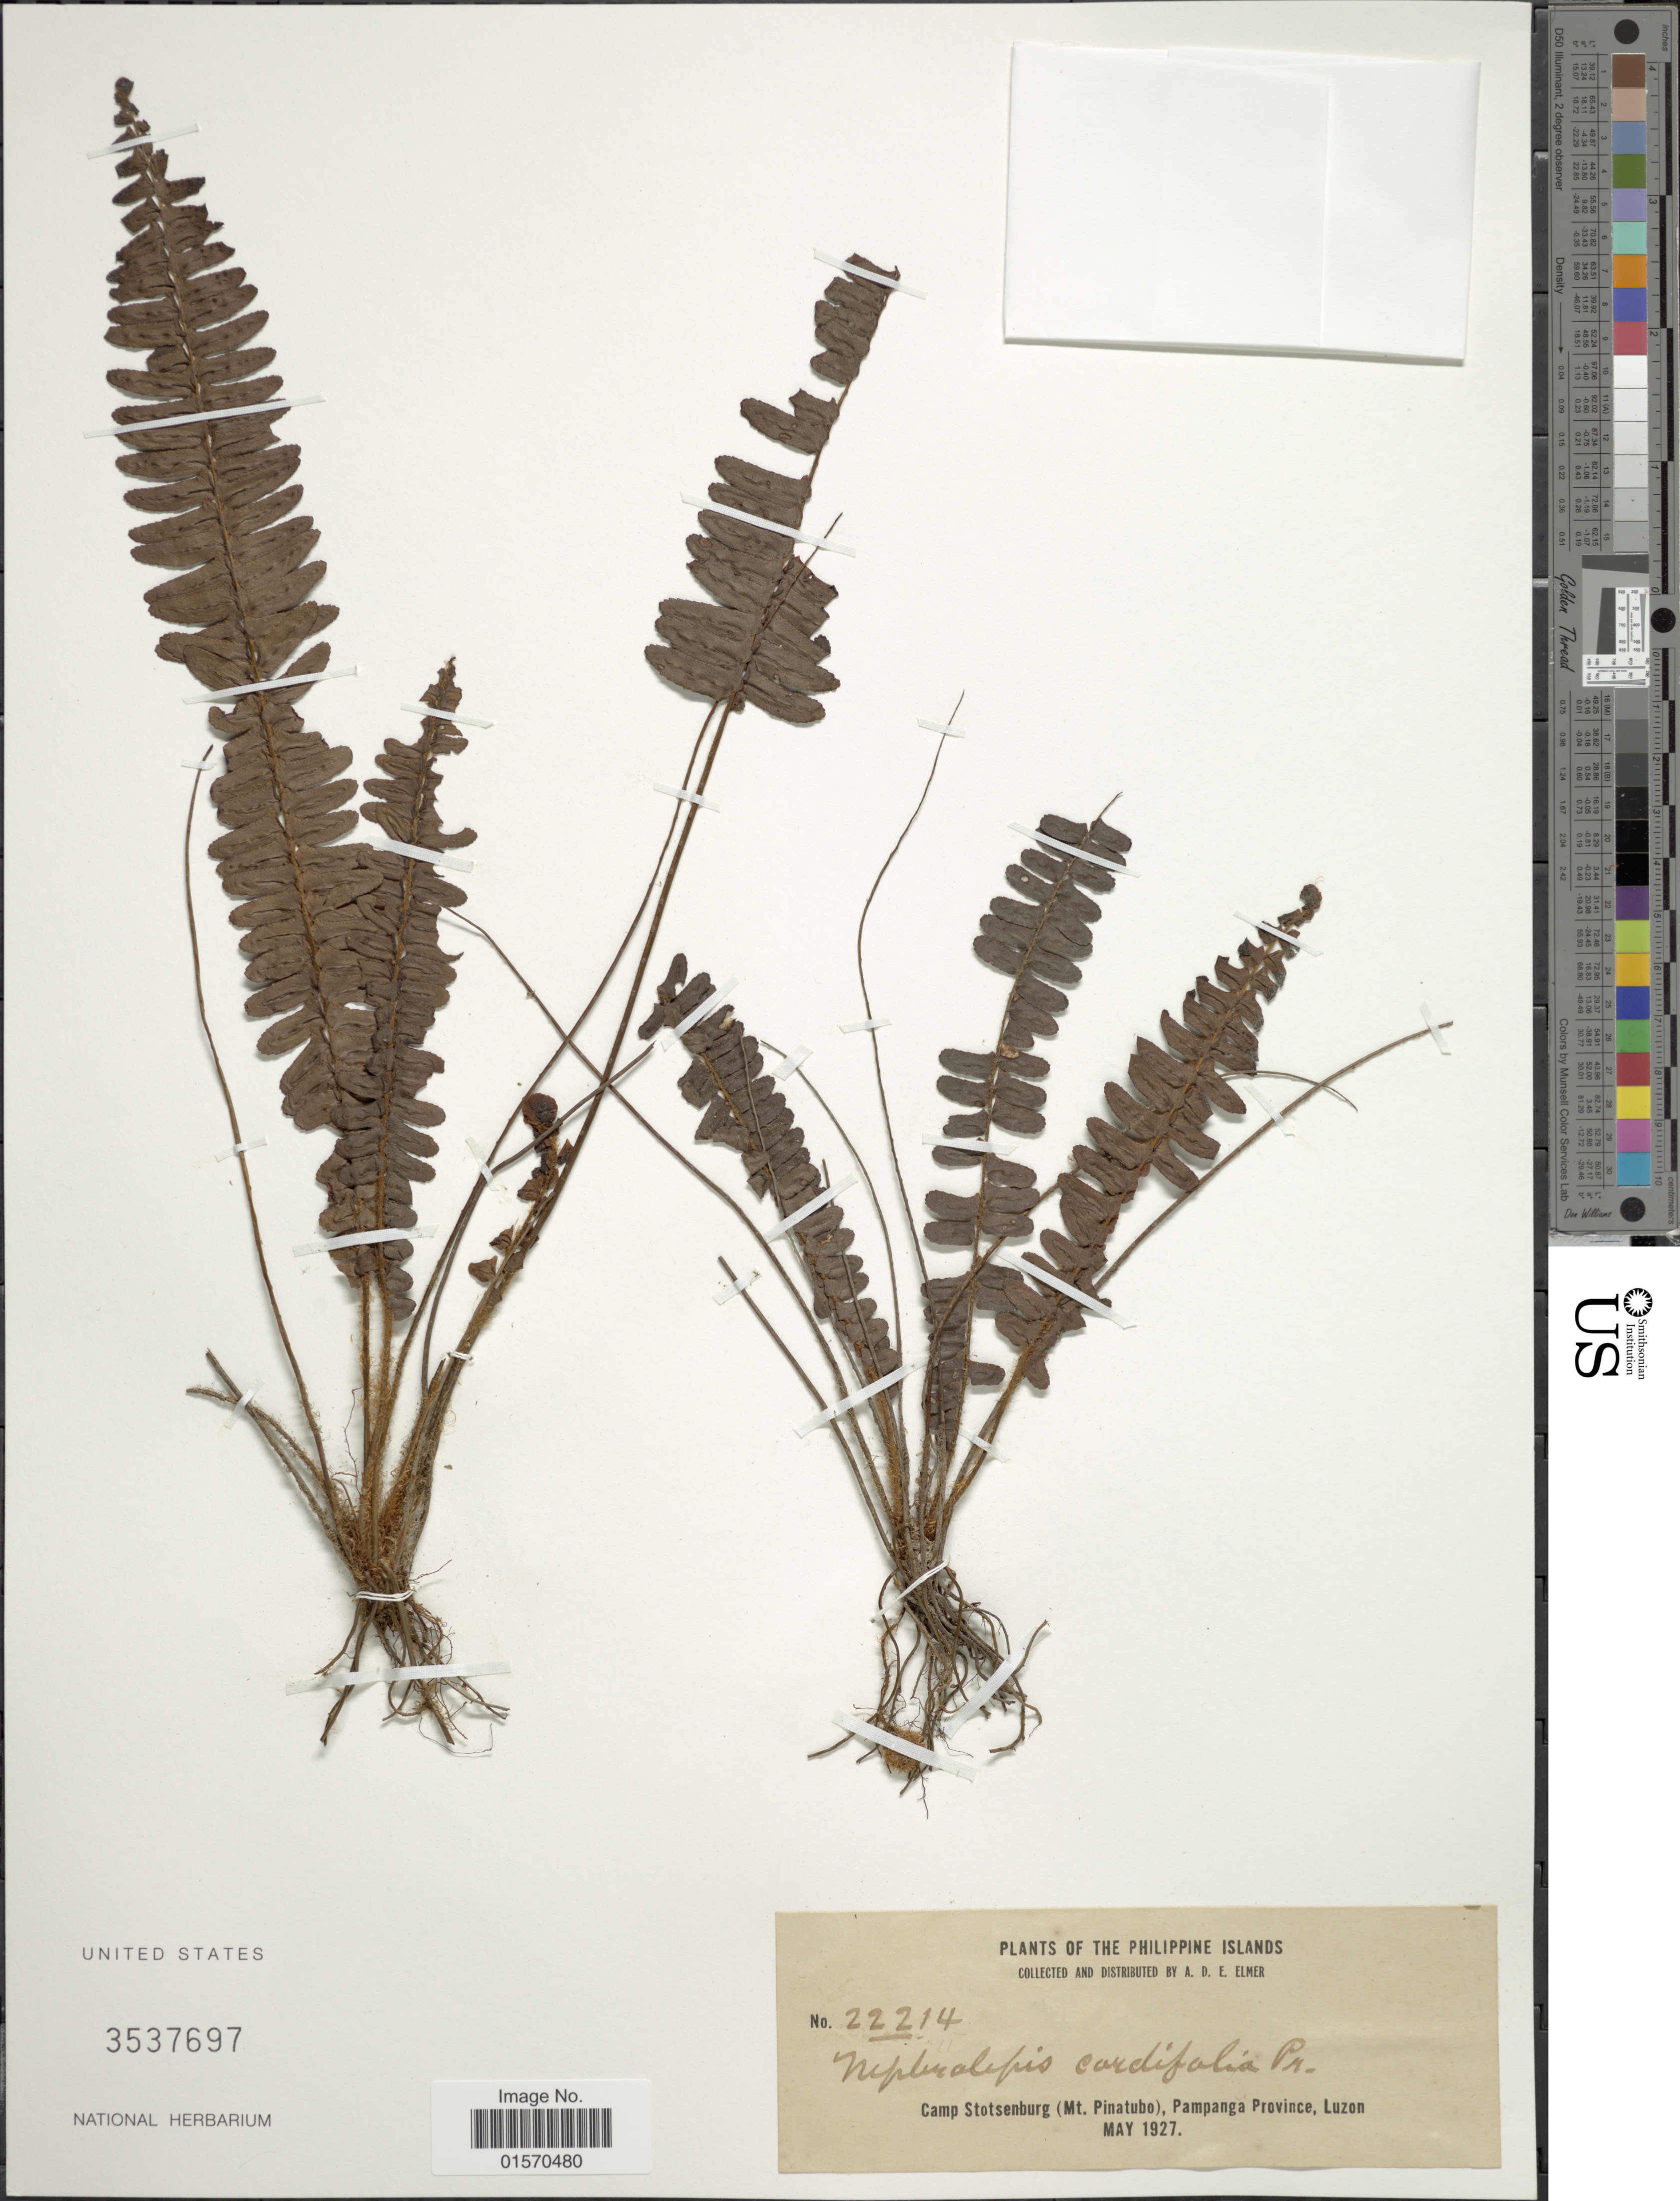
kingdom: Plantae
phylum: Tracheophyta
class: Polypodiopsida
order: Polypodiales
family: Nephrolepidaceae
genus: Nephrolepis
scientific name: Nephrolepis cordifolia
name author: (L.) C. Presl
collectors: A. D. E. Elmer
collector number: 22214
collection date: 1927-05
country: Philippines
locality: Philippine Islands, Camp Stotsenburg (Mt. Pinatubo), Pampanga Province, Luzon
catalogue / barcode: US 3537697